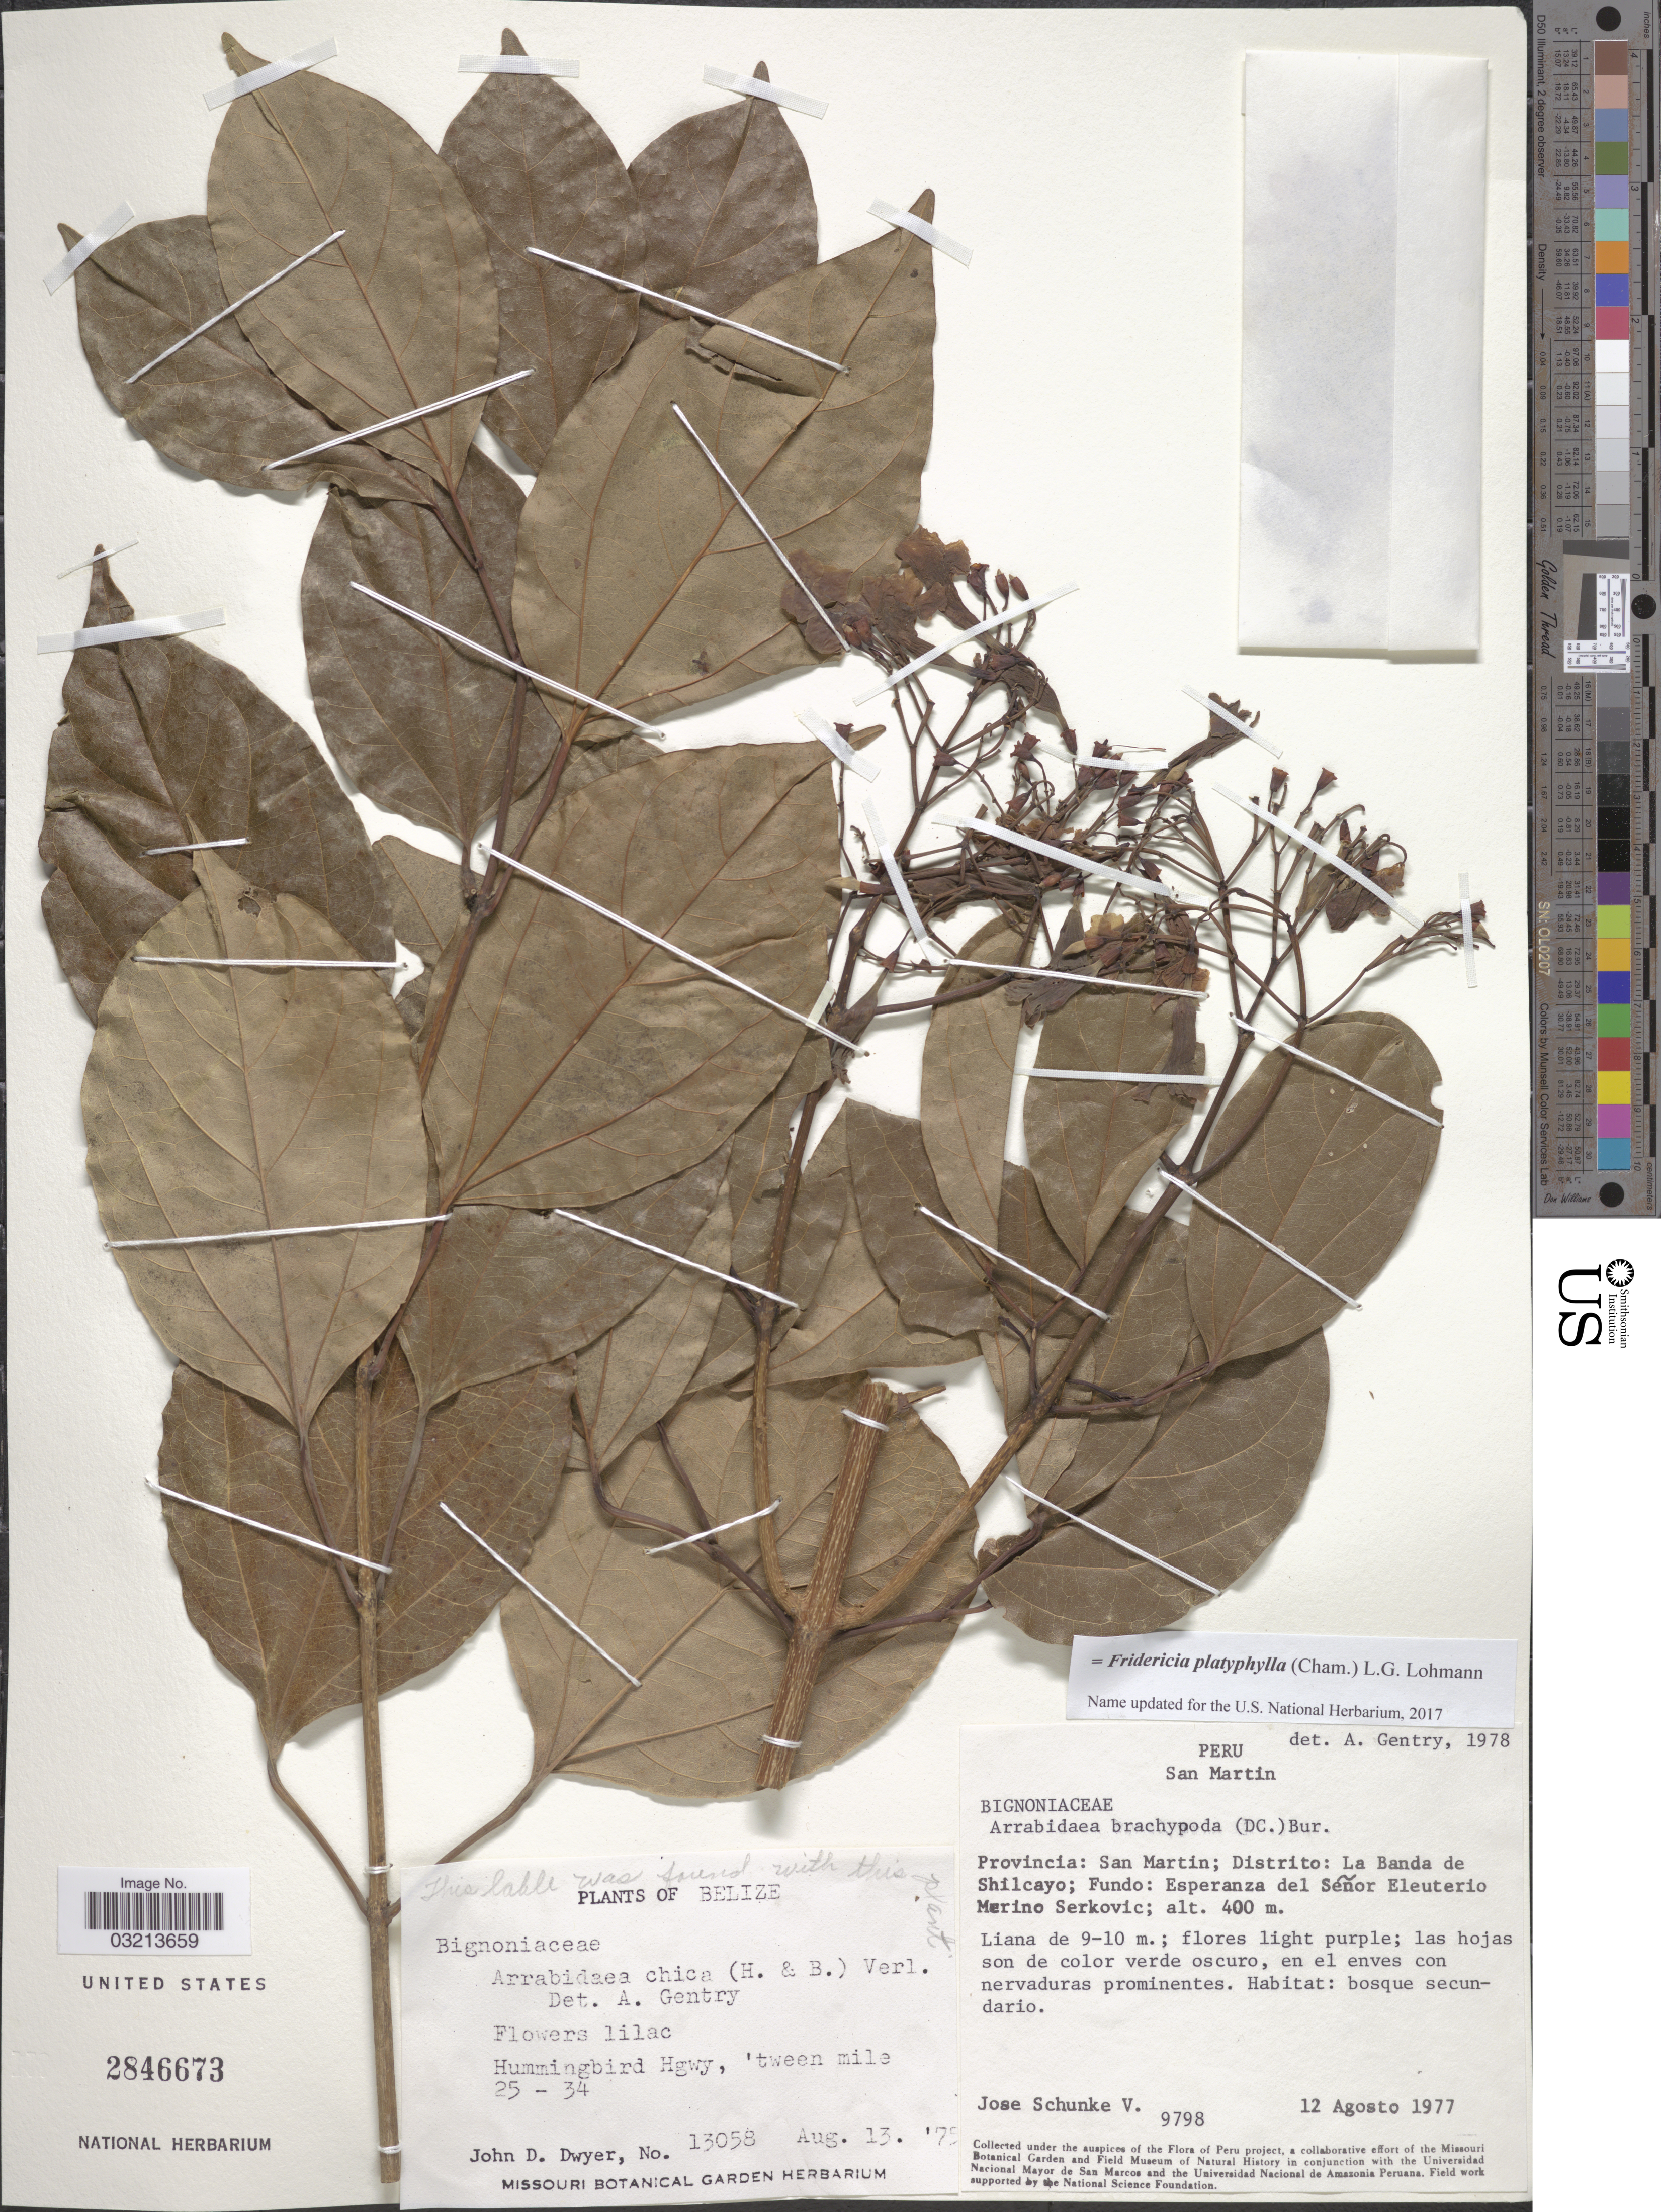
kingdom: Plantae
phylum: Tracheophyta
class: Magnoliopsida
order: Lamiales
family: Bignoniaceae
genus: Fridericia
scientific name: Fridericia platyphylla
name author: (Cham.) L.G. Lohmann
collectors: J. Schunke Vigo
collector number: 9798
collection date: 1977-08-12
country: Peru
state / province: San Martín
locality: Provincia: San Martin; Distrito: La Banda de Shilcayo; Fundo: Esperanza del Señor Eleuterio Merino Serkovic.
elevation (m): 400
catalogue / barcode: US 2846673